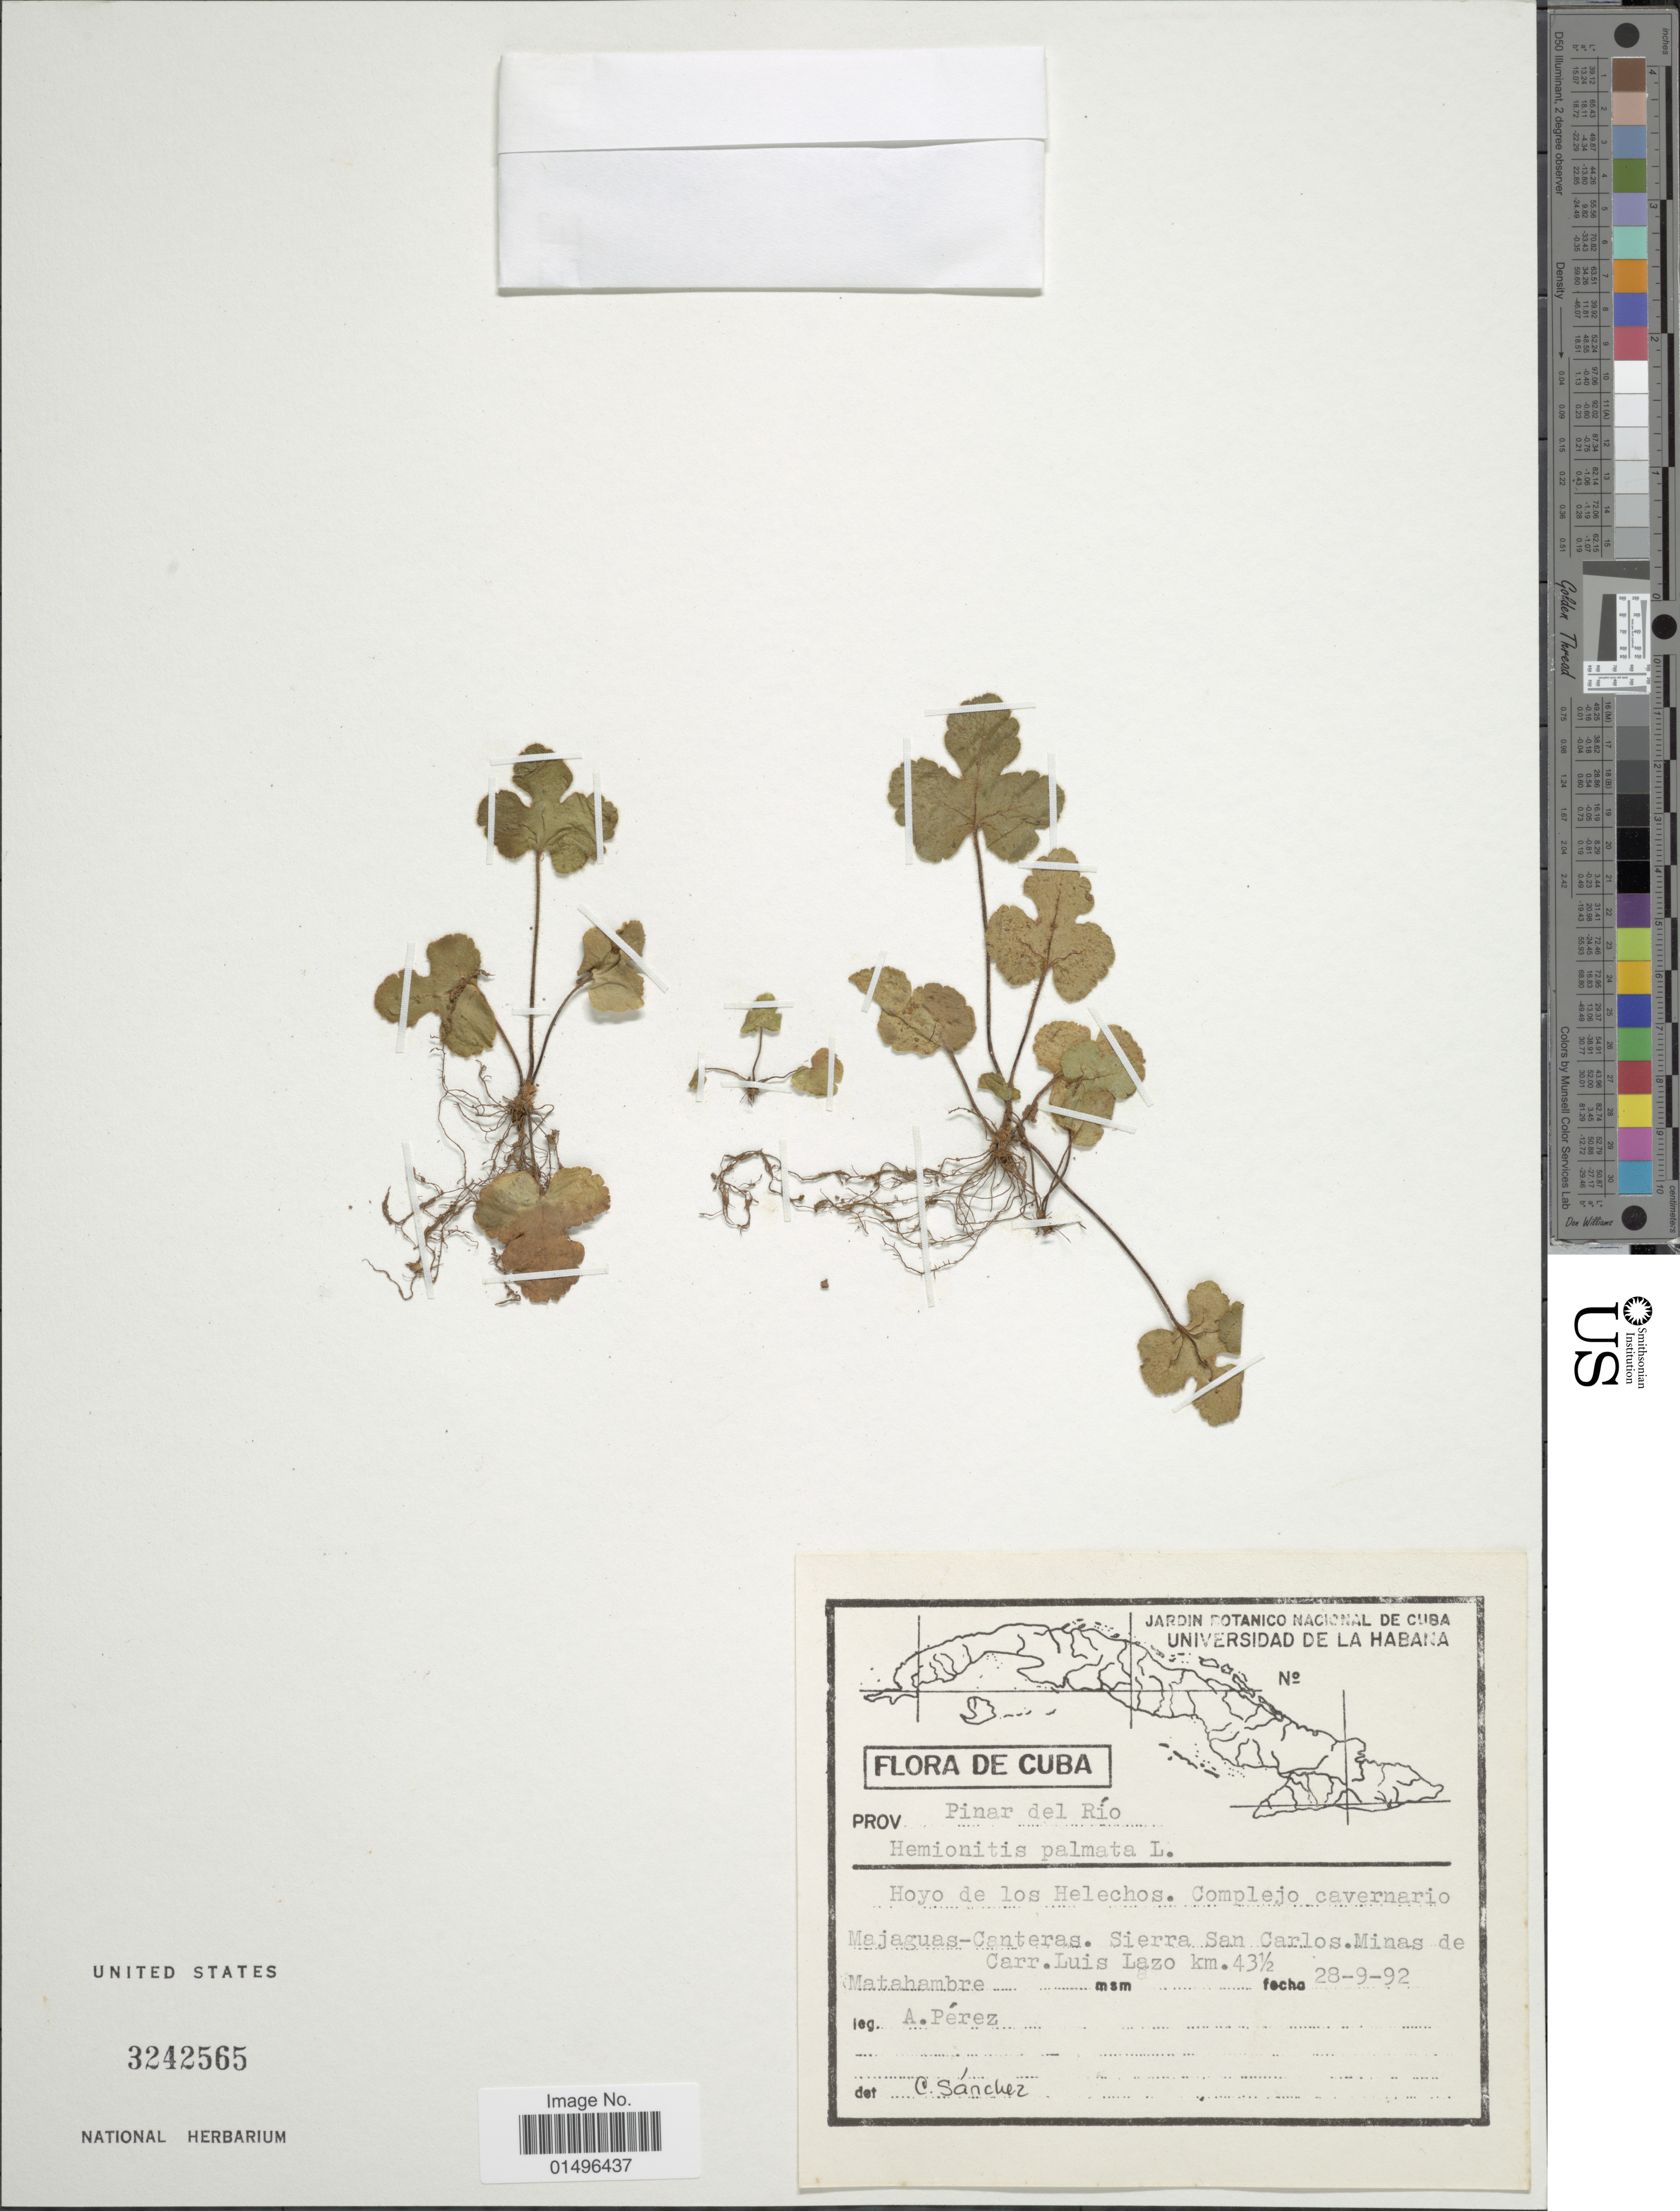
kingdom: Plantae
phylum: Tracheophyta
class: Polypodiopsida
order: Polypodiales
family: Pteridaceae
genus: Hemionitis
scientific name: Hemionitis palmata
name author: L.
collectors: A. Perez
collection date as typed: Transcribed d/m/y: 28/9/92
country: Cuba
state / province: Pinar del Río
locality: Cuba, Hoyo de los Helechos. Complejo cavernario Majaguas-Canteras. Sierra San Carlos, Minas de Carr. Luis Lazo km. 43½.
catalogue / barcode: US 3242565